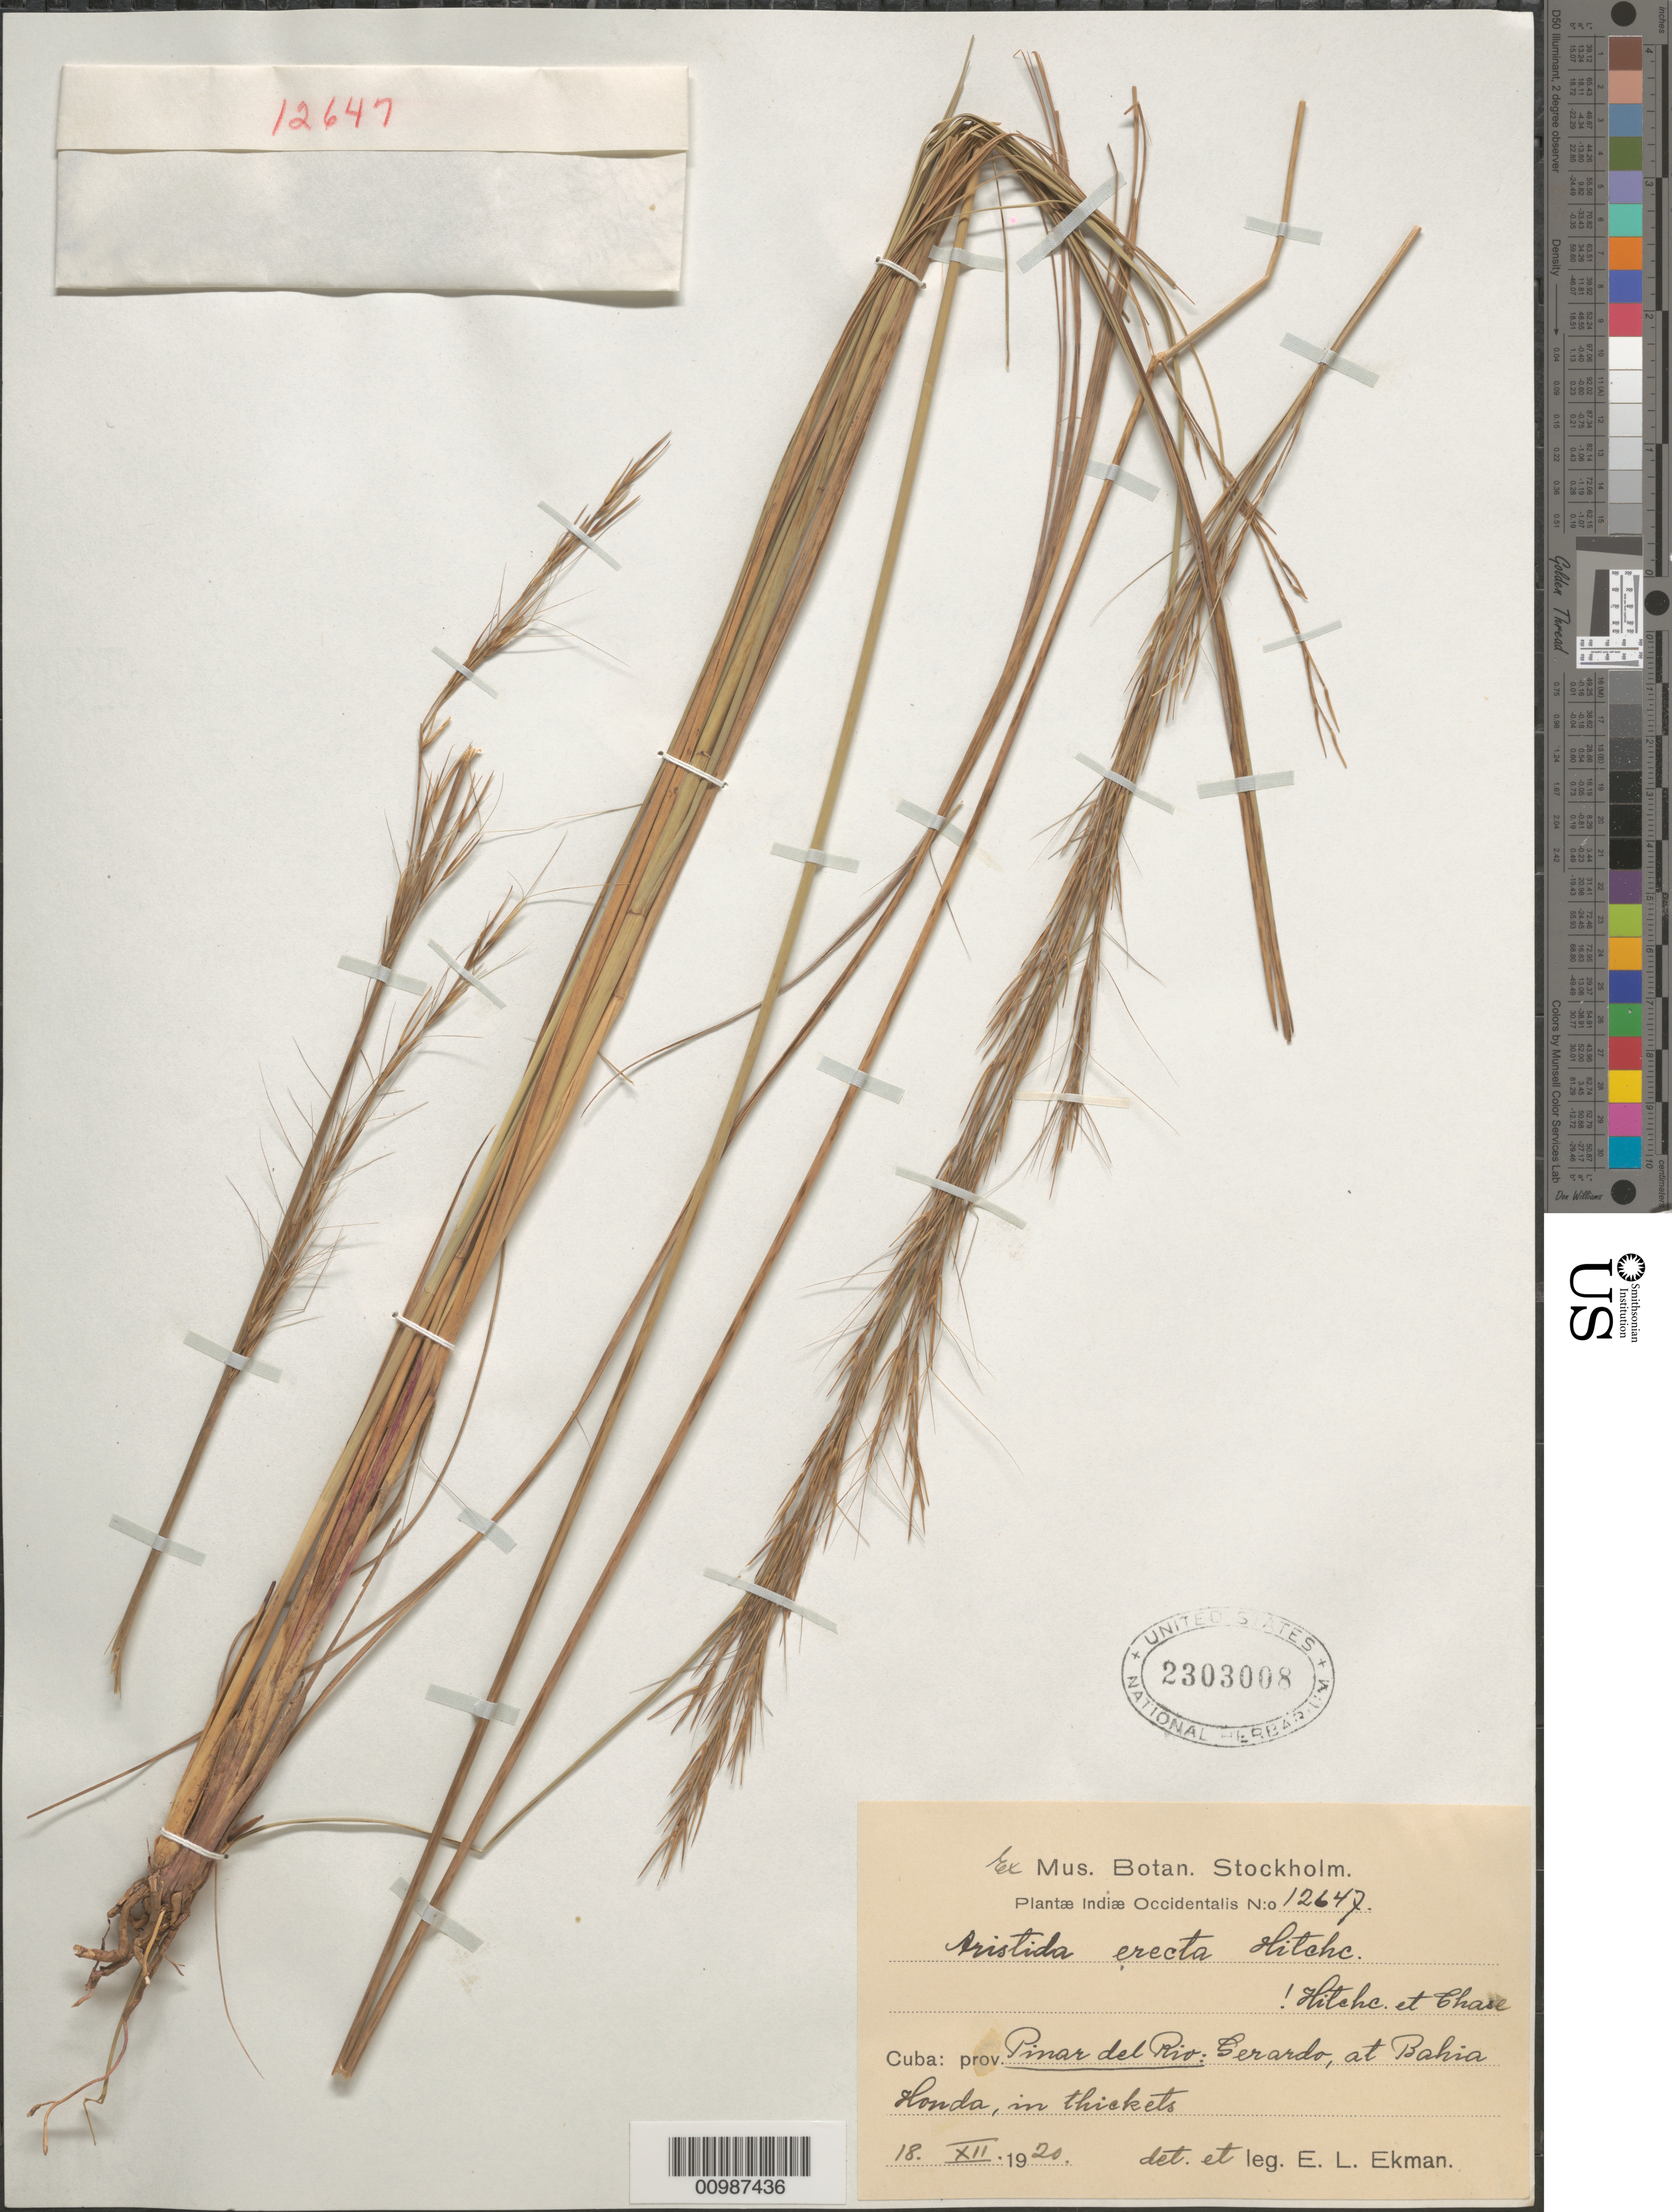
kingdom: Plantae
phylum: Tracheophyta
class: Liliopsida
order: Poales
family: Poaceae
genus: Aristida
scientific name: Aristida erecta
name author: Hitchc.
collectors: E. L. Ekman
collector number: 12647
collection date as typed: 18 Dec 1920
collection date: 1920-12-18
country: Cuba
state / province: Pinar del Rio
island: Cuba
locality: Bahia Honda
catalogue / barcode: US 2303008